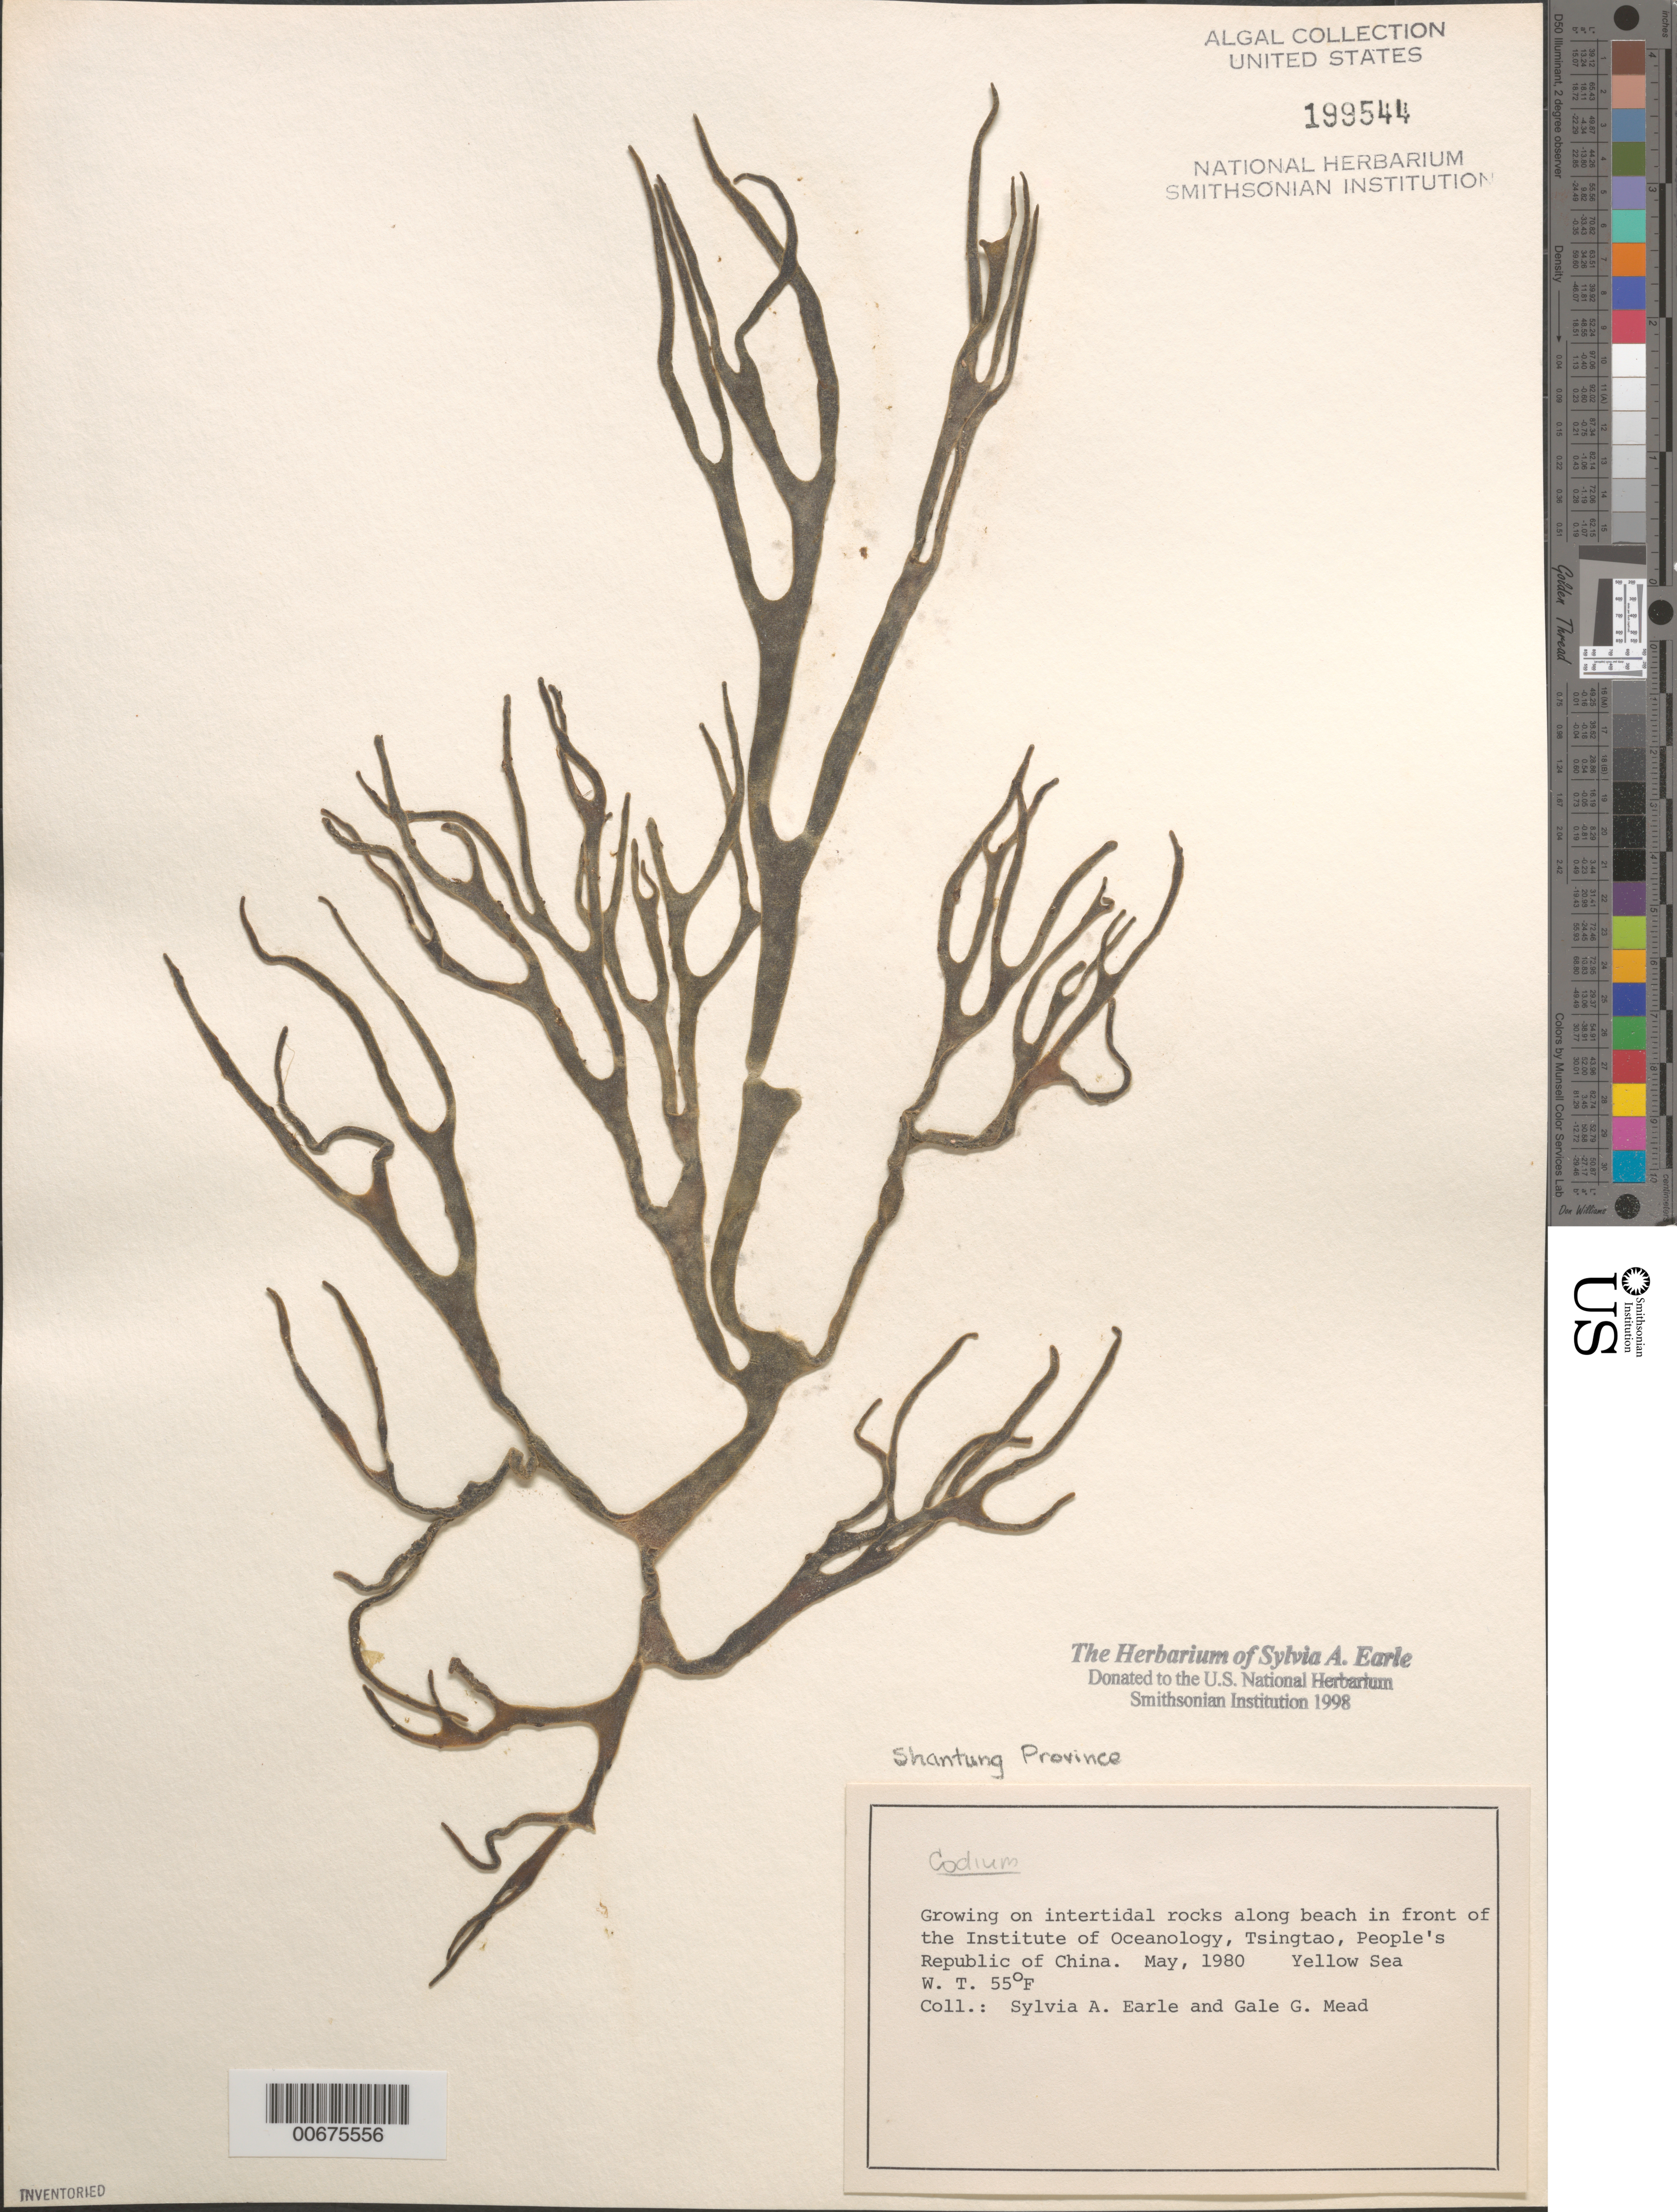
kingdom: Plantae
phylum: Chlorophyta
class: Ulvophyceae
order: Bryopsidales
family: Codiaceae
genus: Codium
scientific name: Codium subtubulosum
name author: Okamura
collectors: S. A. Earle & G. Mead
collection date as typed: May 1980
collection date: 1980-05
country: China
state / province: Shandong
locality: Qingdau (Tsingtao), Institute of Oceanology beach, Yellow Sea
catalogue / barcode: US 199544